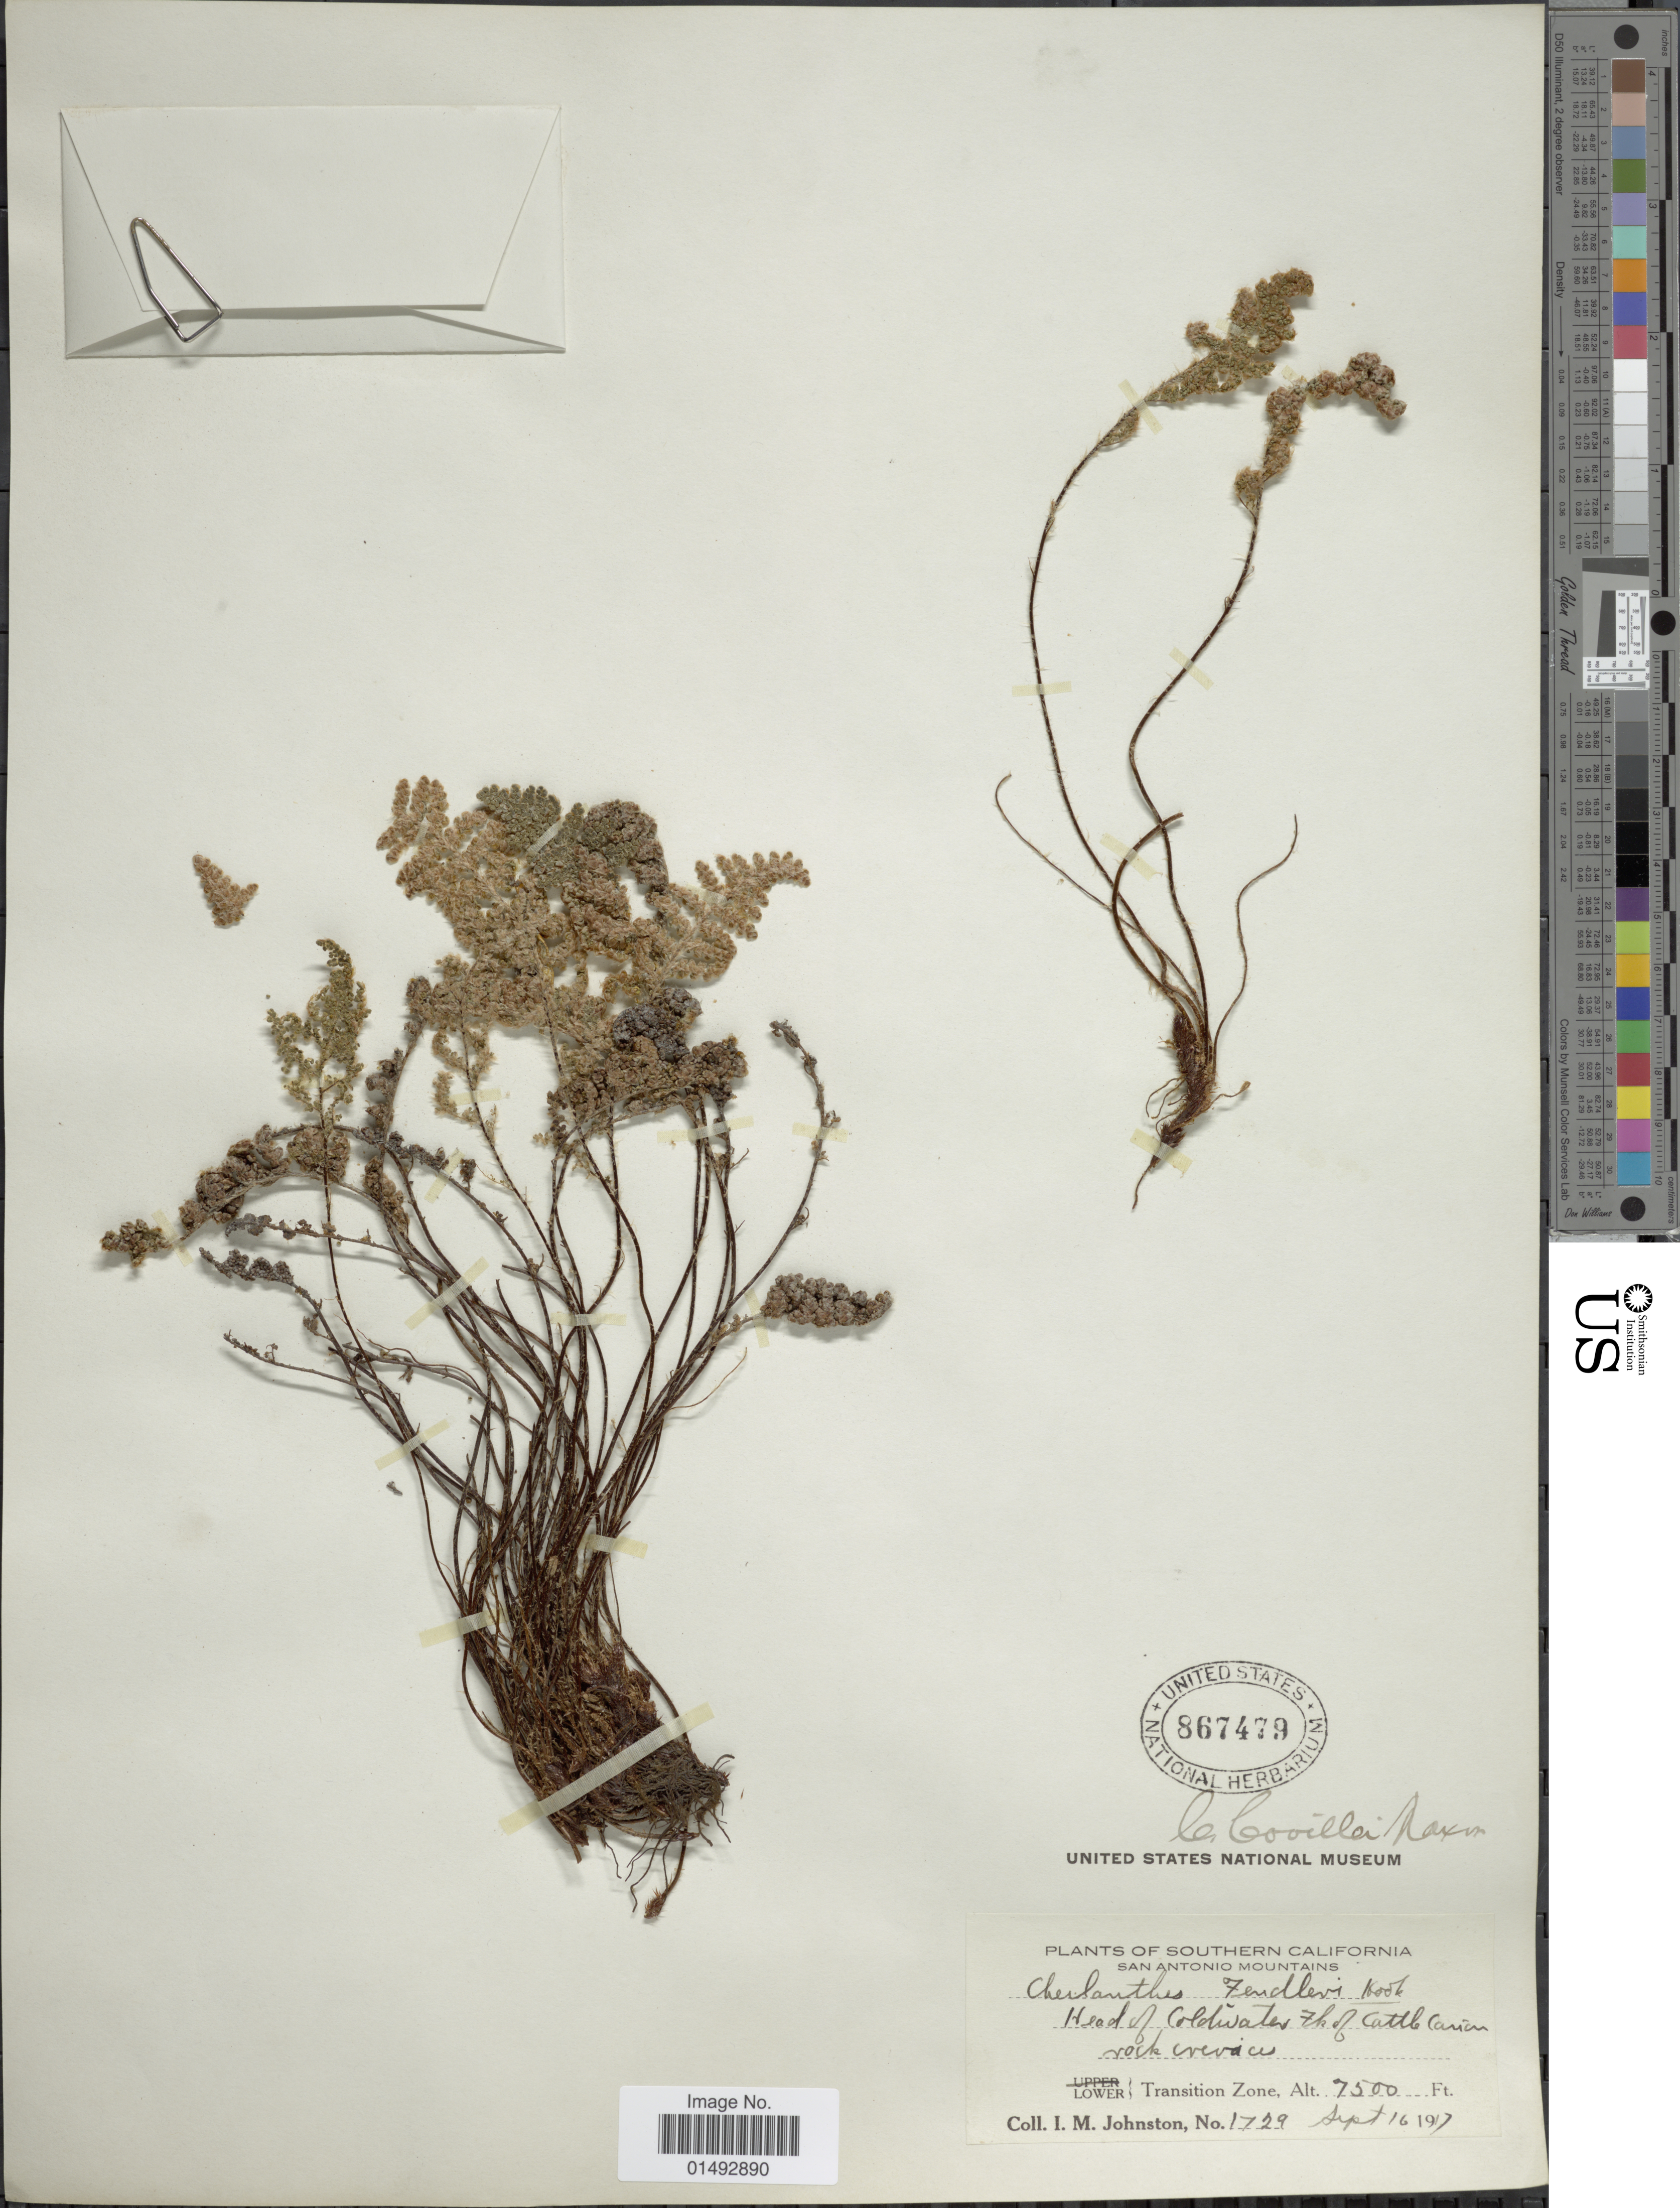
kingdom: Plantae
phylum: Tracheophyta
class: Polypodiopsida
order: Polypodiales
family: Pteridaceae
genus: Myriopteris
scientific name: Myriopteris covillei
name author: (Maxon) Á. Löve & D. Löve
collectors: I.M. Johnston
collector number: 1729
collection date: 1917-09-16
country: United States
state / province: California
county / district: Los Angeles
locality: Southern California, San Antonio Mountains, Head of Coldwater of Cattb Cañon rock cevice, Lower, Transition Zone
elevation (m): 2286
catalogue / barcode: US 867479